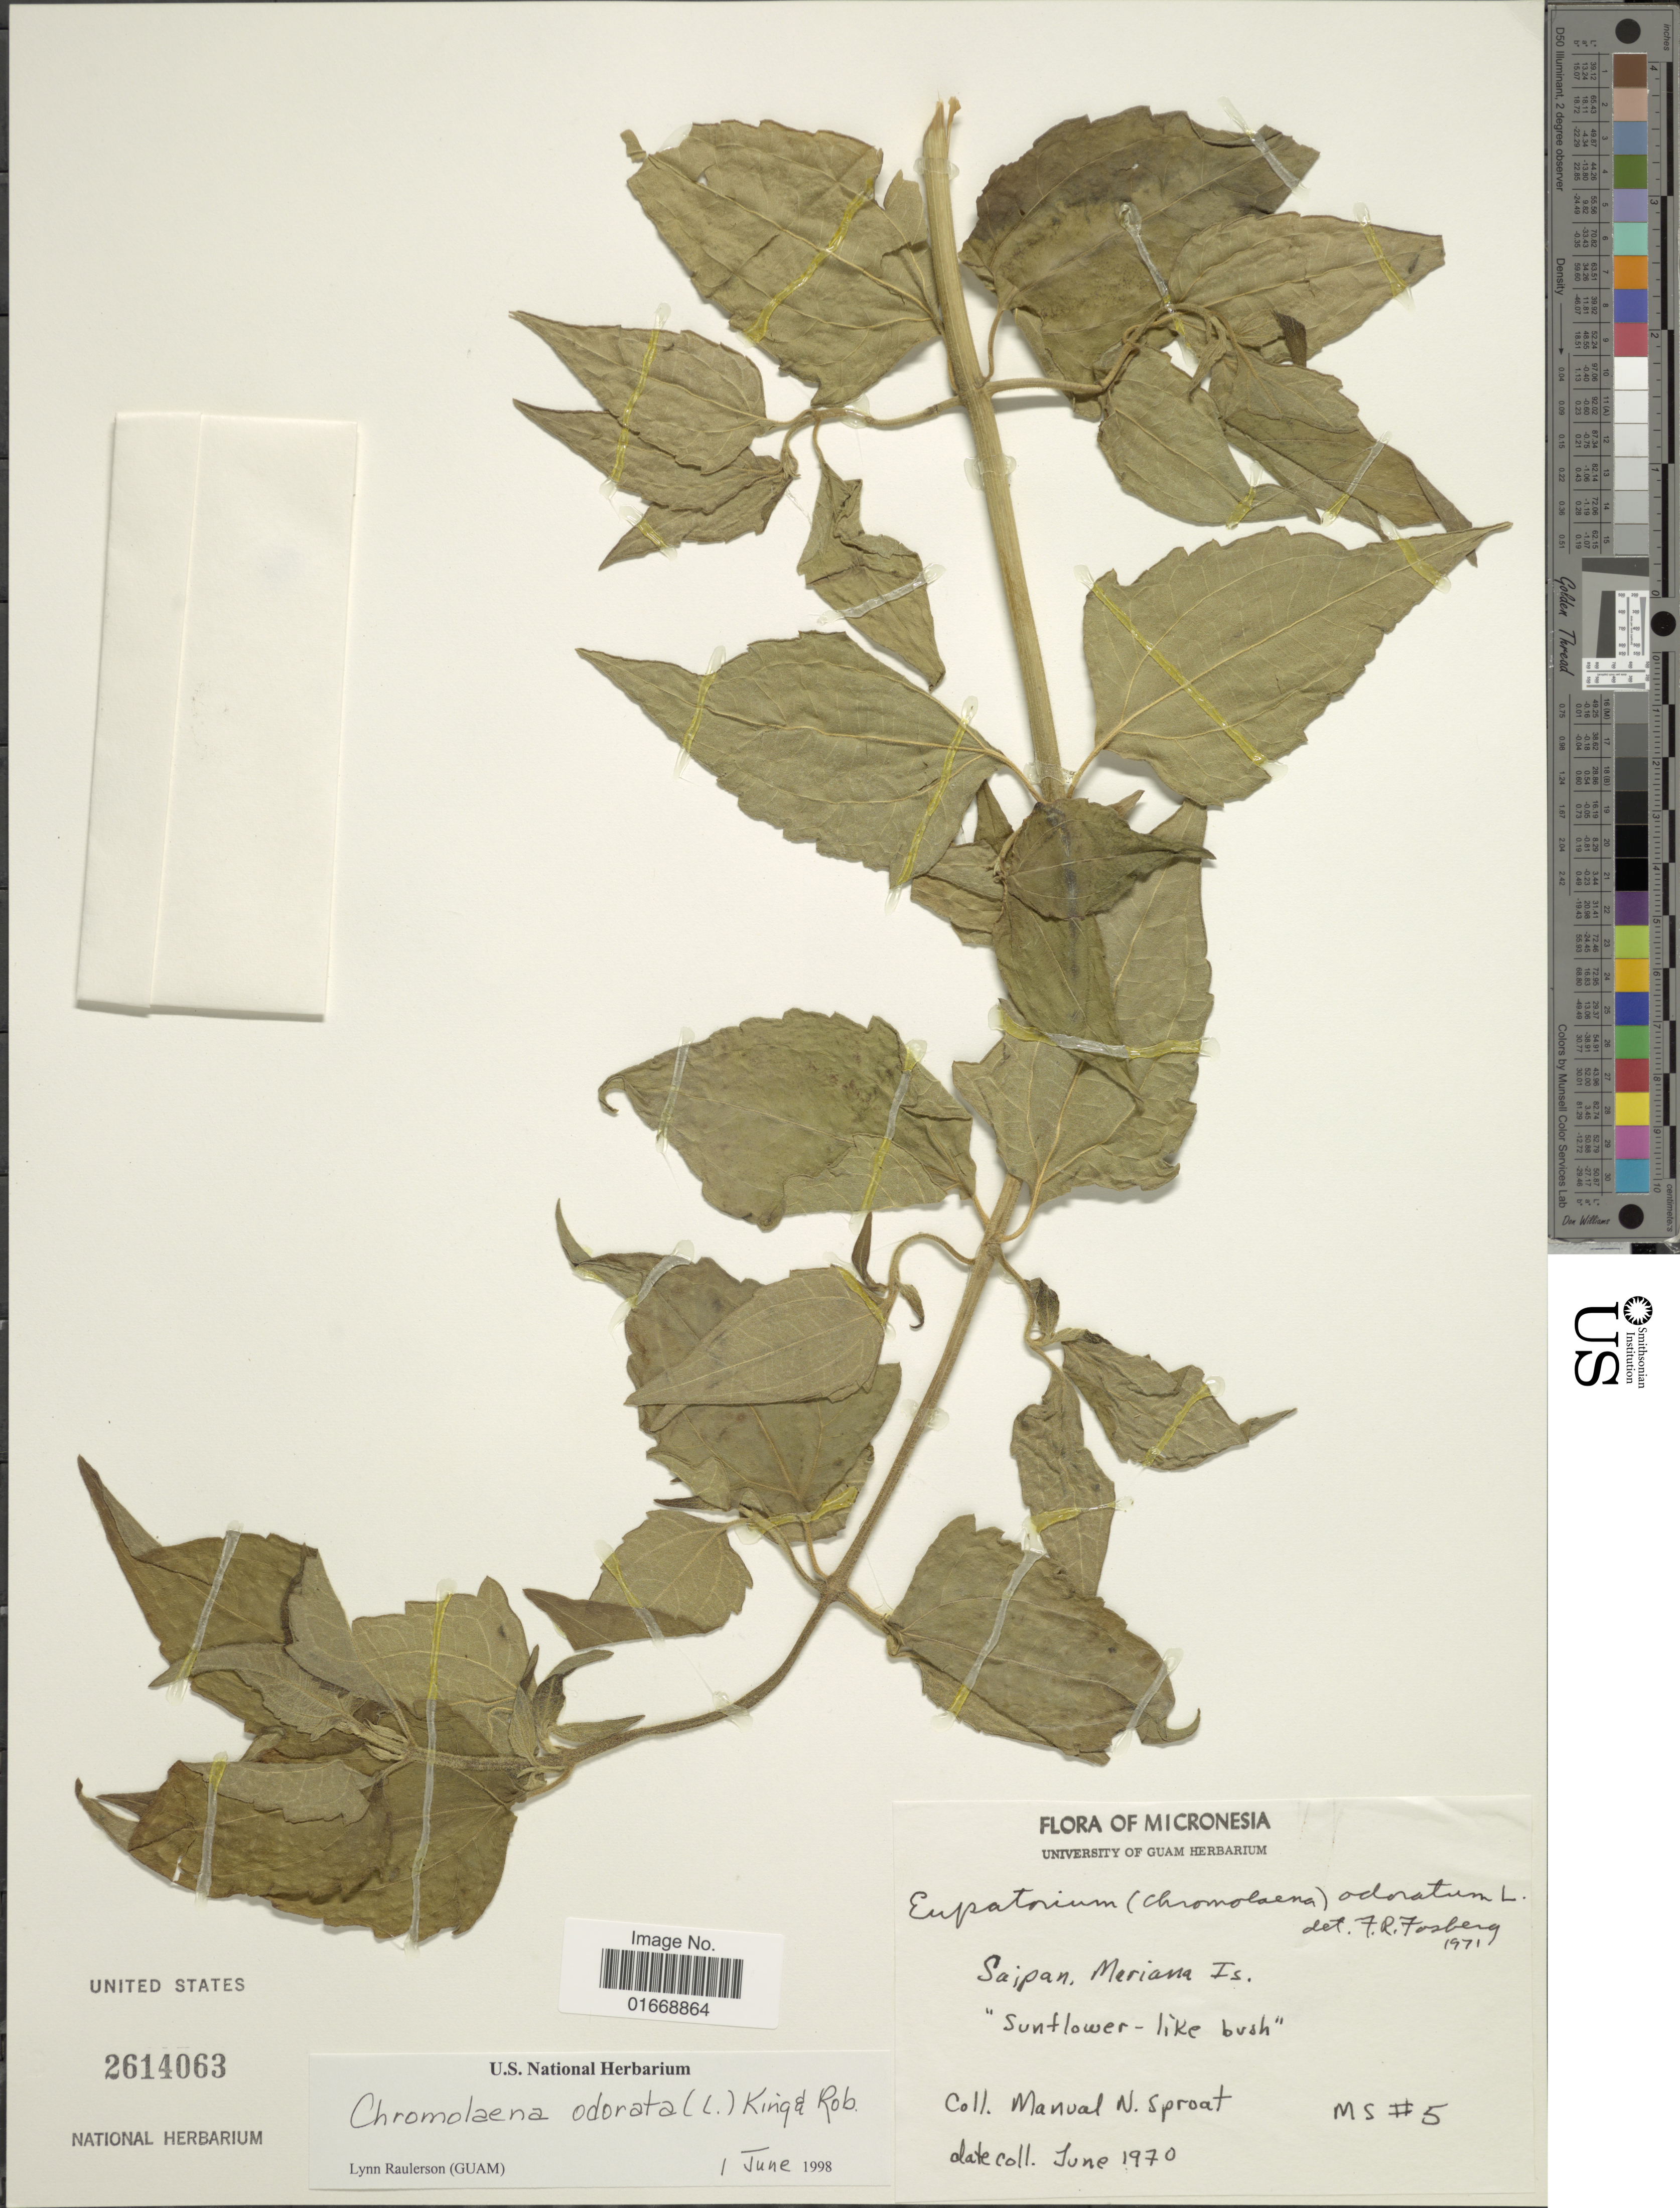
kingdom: Plantae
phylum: Tracheophyta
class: Magnoliopsida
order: Asterales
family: Asteraceae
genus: Chromolaena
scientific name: Chromolaena odorata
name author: (L.) R.M. King & H. Rob.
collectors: M. Sproat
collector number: MS5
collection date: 1970-06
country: Northern Mariana Islands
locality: Micronesia, Saipan, Mariana Is.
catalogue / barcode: US 2614063